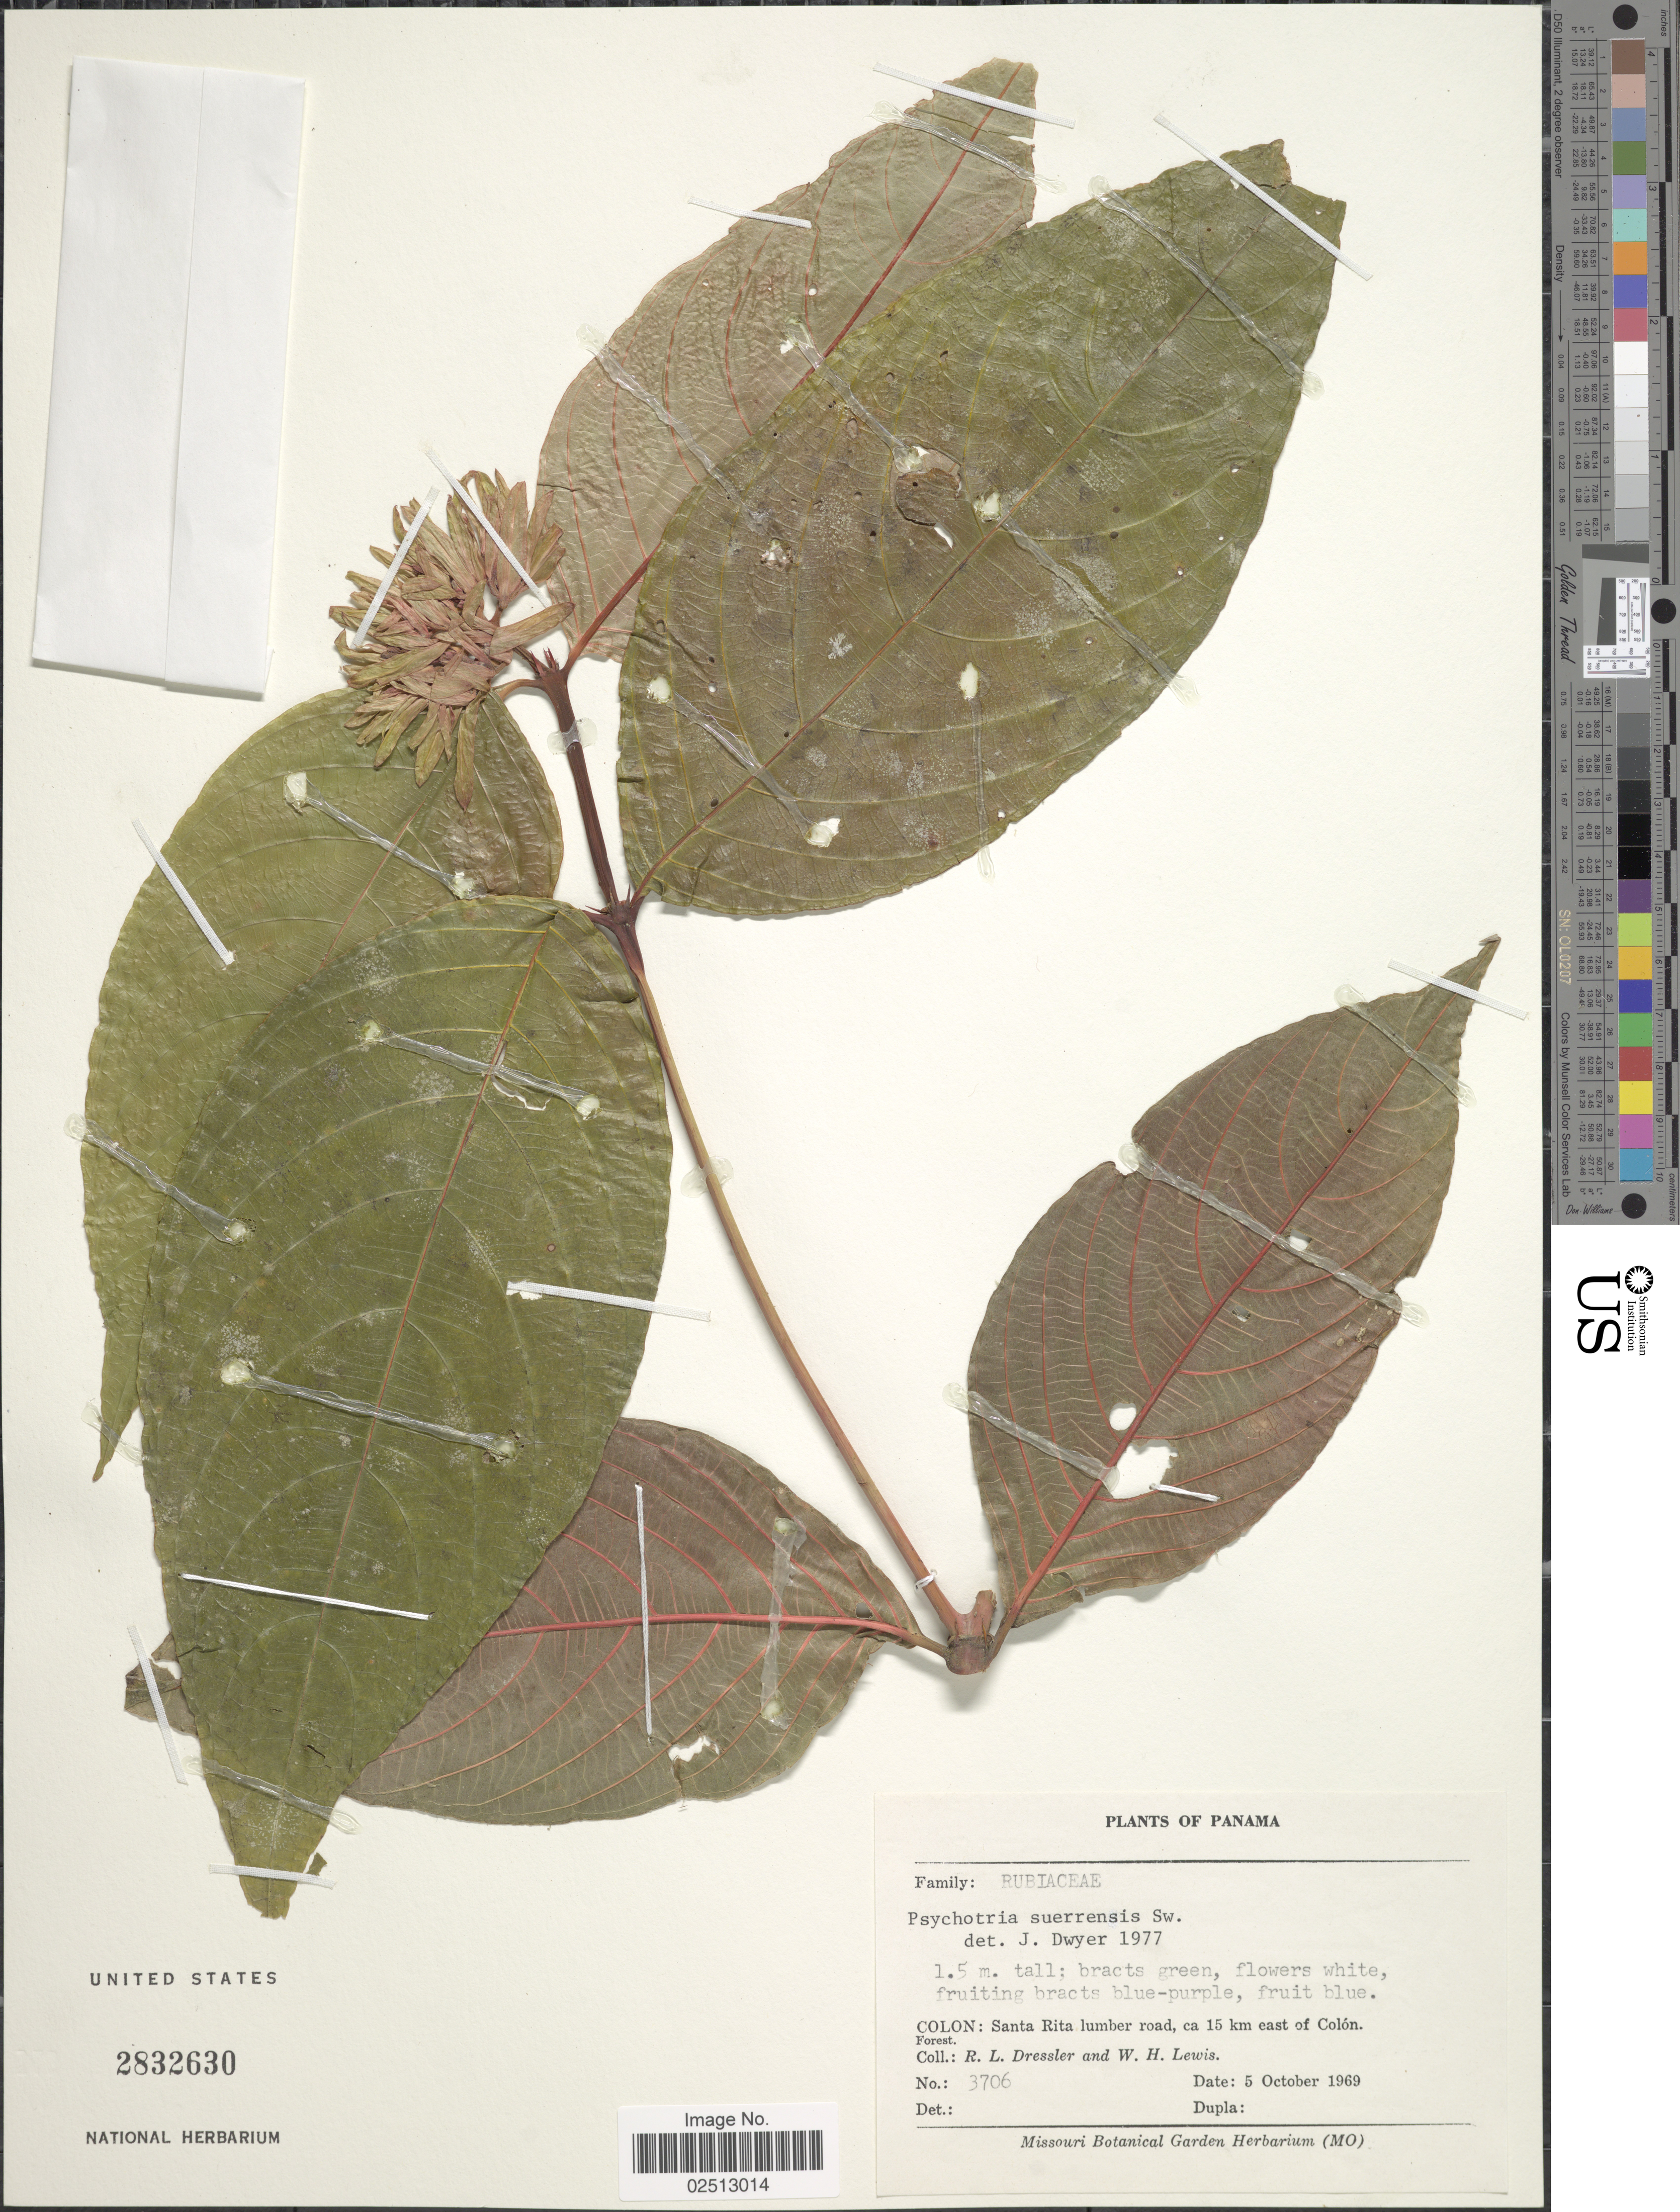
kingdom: Plantae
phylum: Tracheophyta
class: Magnoliopsida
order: Gentianales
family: Rubiaceae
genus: Psychotria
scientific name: Psychotria suerrensis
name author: Donn. Sm.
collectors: R. Dressler & W. H. Lewis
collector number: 3706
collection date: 1969-10-05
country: Panama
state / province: Colón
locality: Santa Rita lumber road, ca 15 km east of Colon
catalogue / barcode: US 2832630